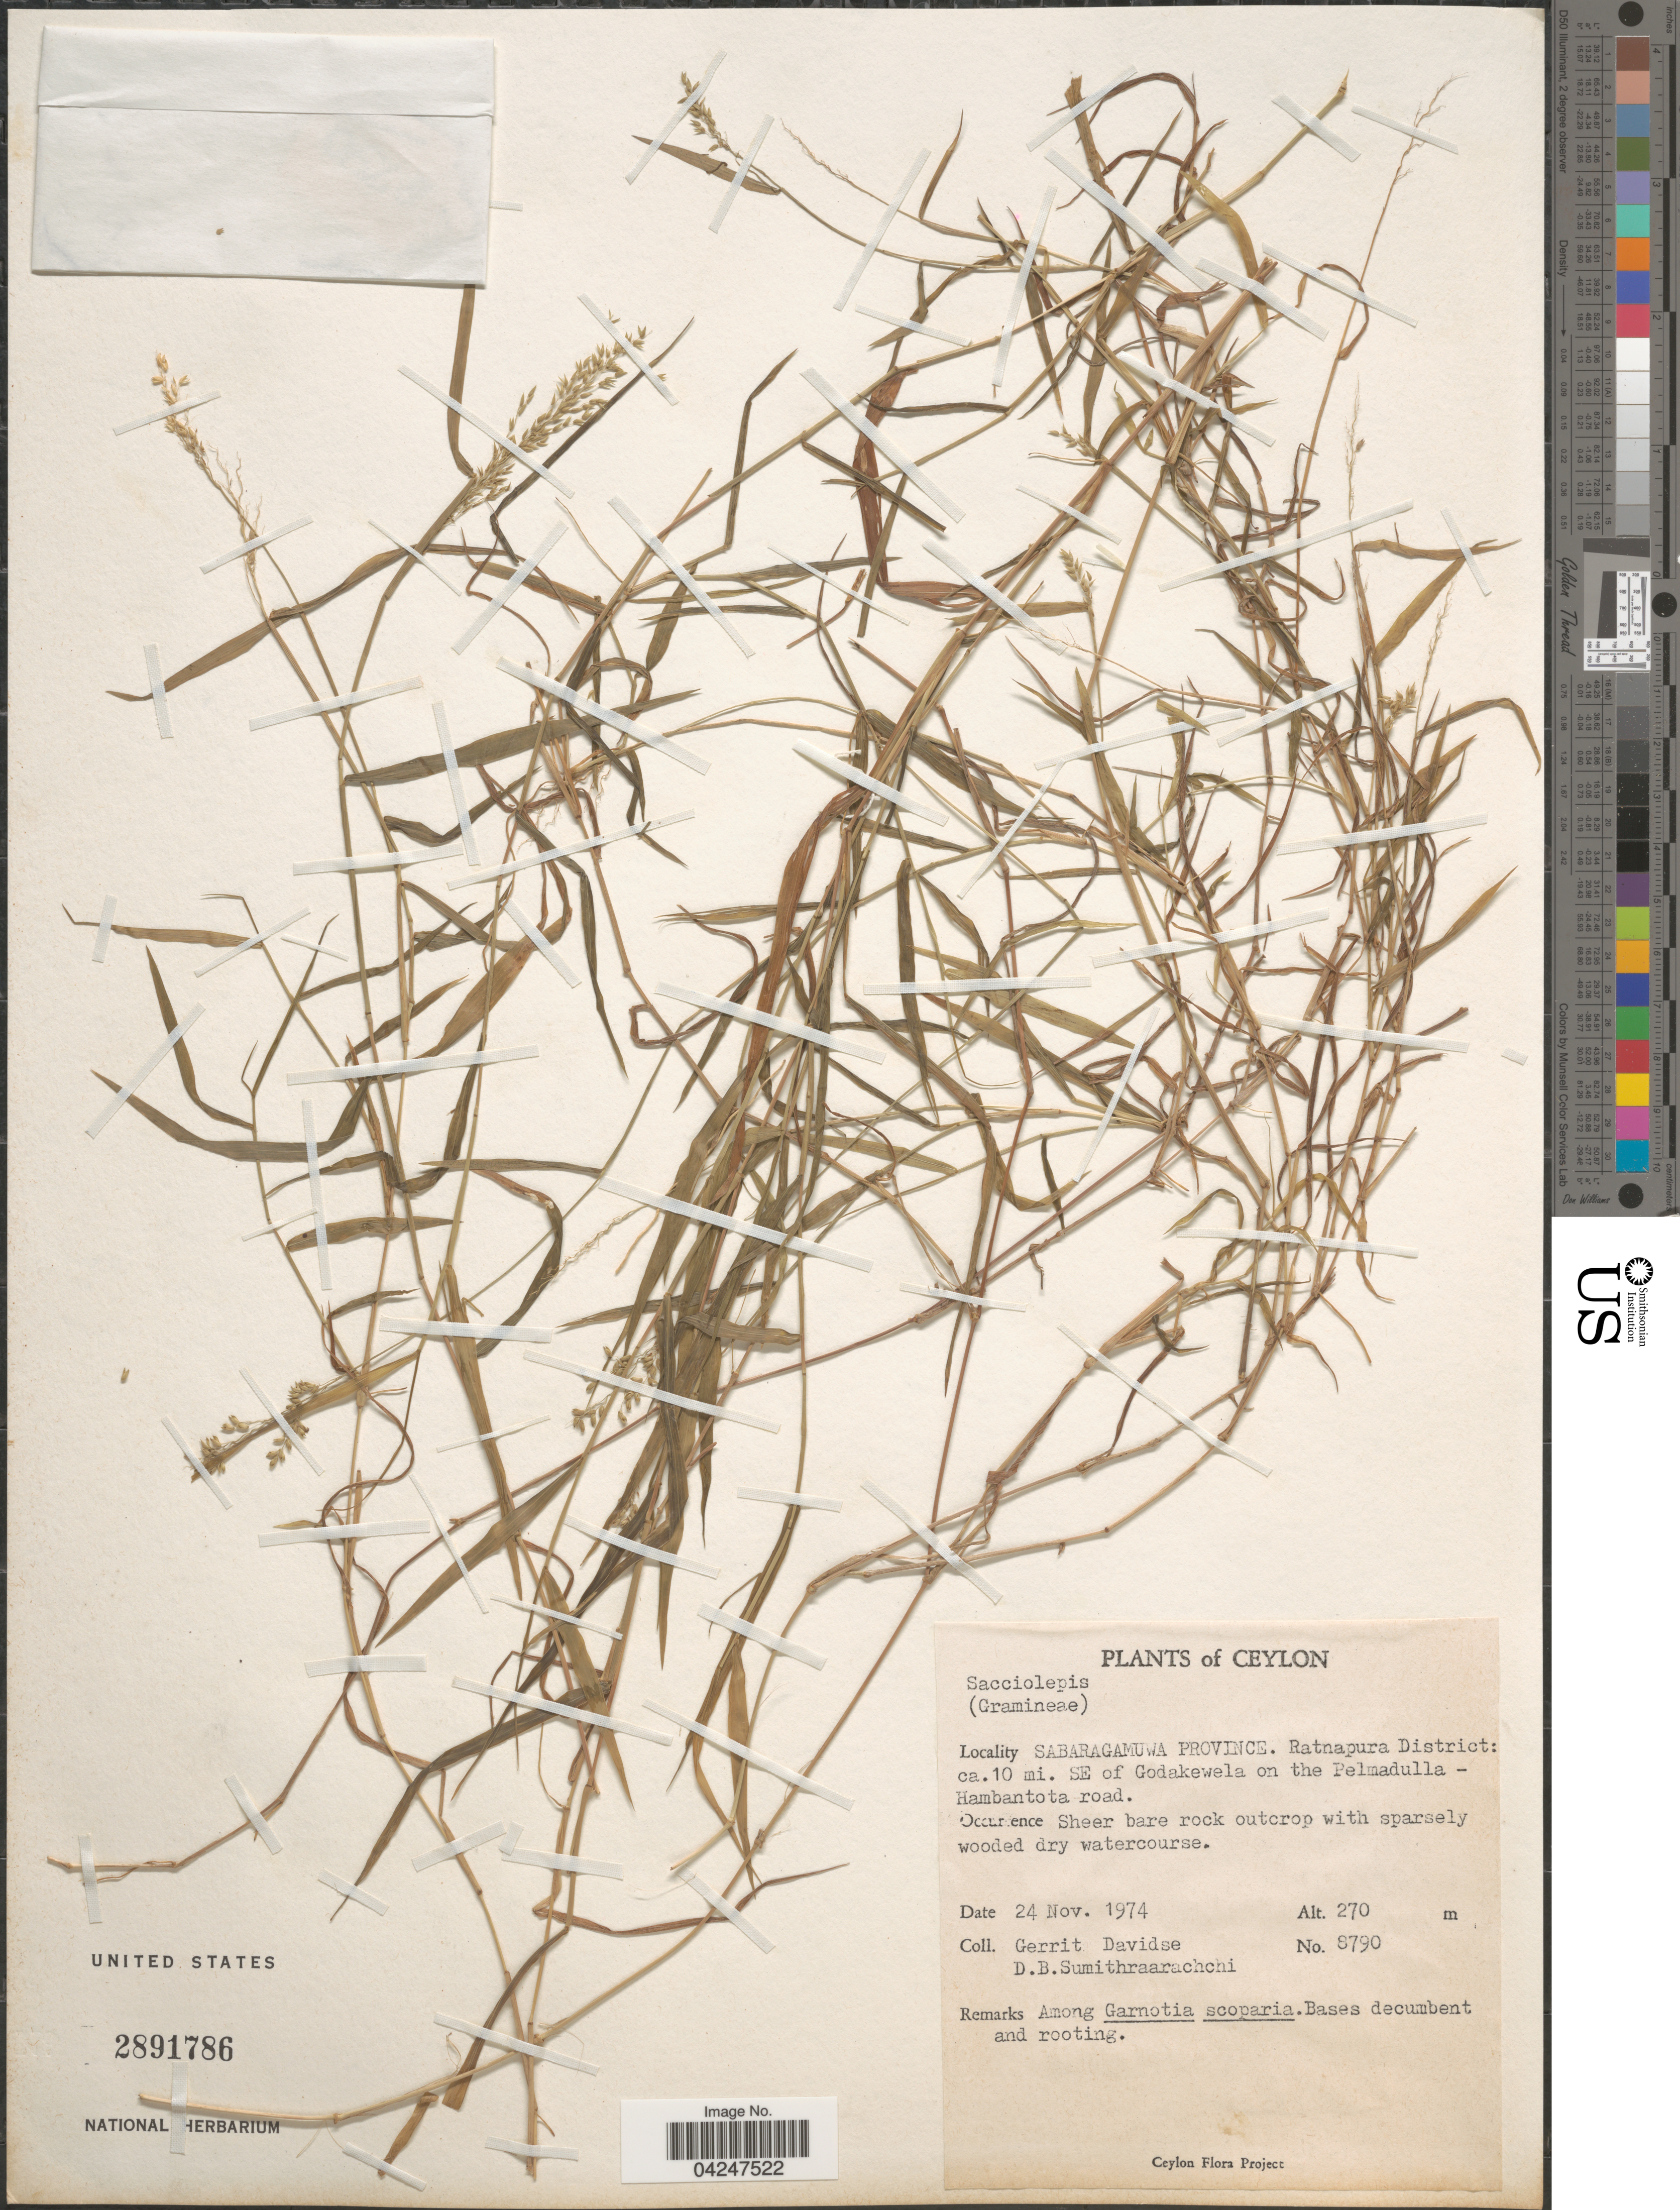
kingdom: Plantae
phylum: Tracheophyta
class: Liliopsida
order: Poales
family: Poaceae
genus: Sacciolepis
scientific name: Sacciolepis sp.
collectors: G. Davidse & D. B. Sumithraarachchi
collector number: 8790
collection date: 1974-11-24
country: Sri Lanka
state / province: Sabaragamuwa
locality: Ceylon. Ratnapura District: ca. 10 mi. SE of Godakewela on the Pelmadulla - Hambantota road. Sheer bare rock outcrop.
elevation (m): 270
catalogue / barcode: US 2891786